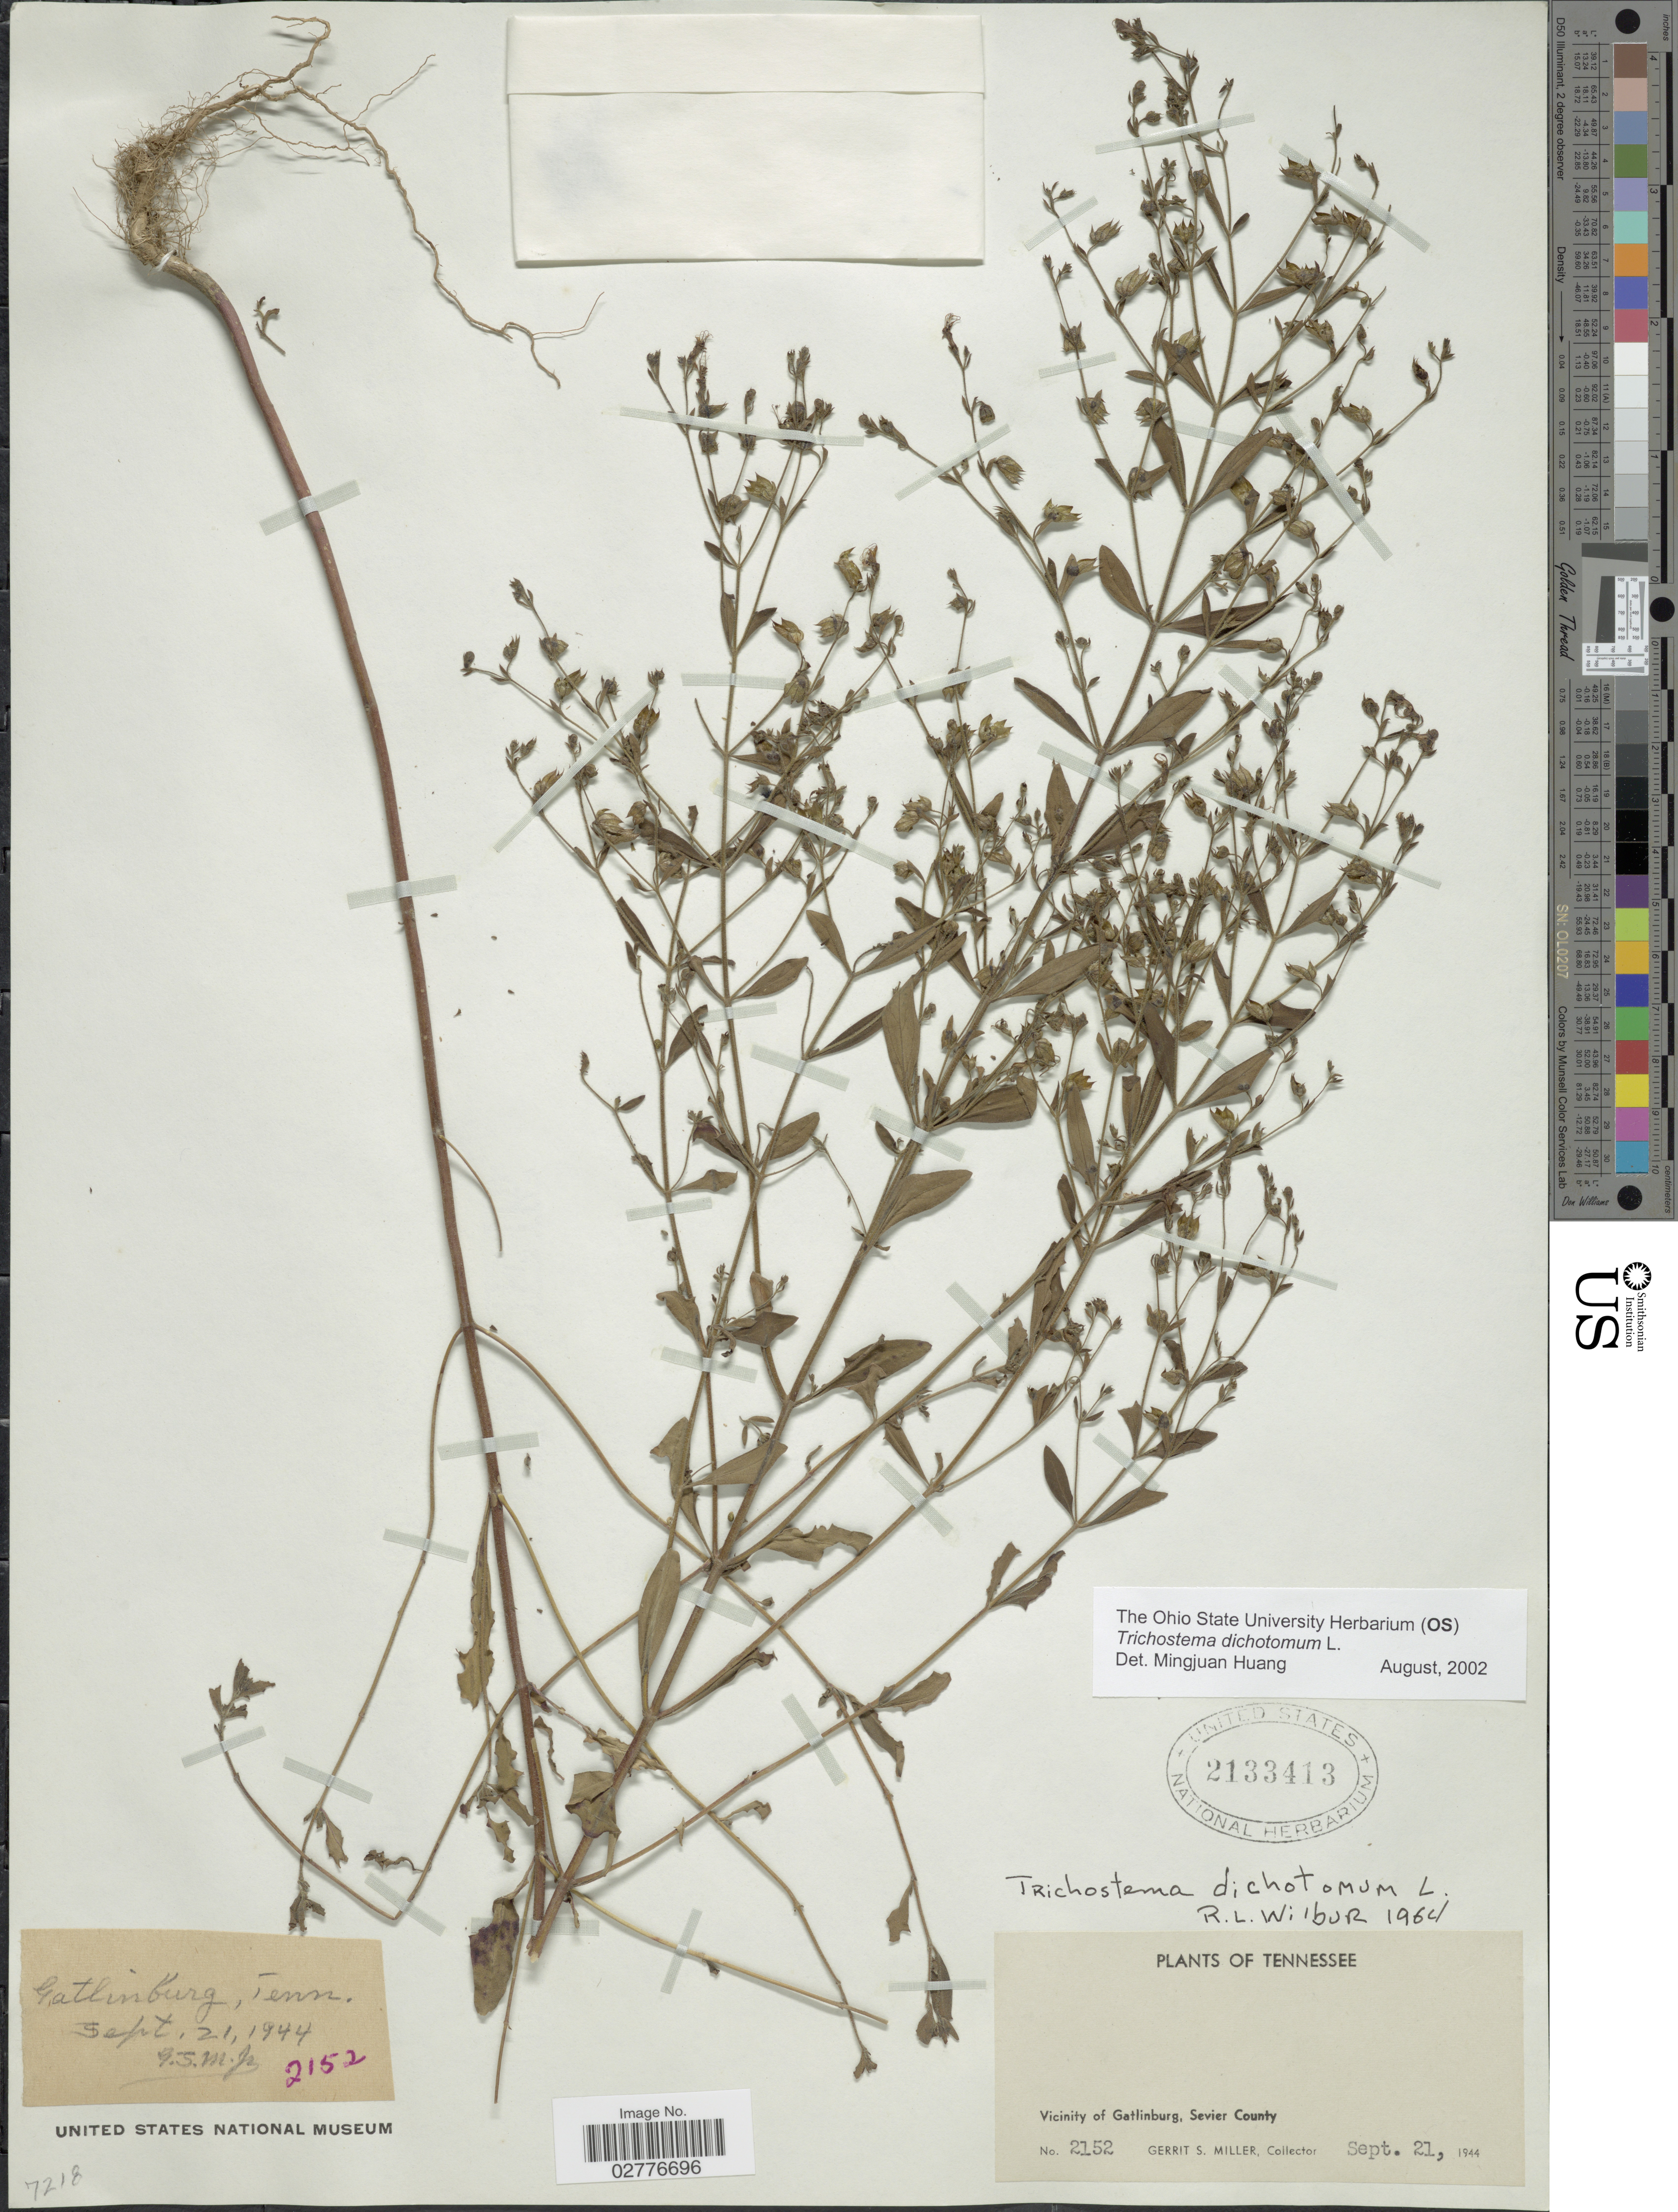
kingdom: Plantae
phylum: Tracheophyta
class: Magnoliopsida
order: Lamiales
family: Lamiaceae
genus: Trichostema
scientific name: Trichostema dichotomum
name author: L.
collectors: G. S. Miller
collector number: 2152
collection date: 1944-09-21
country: United States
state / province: Tennessee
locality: Vicinity of Gatlinburg, Sevier County.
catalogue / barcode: US 2133413